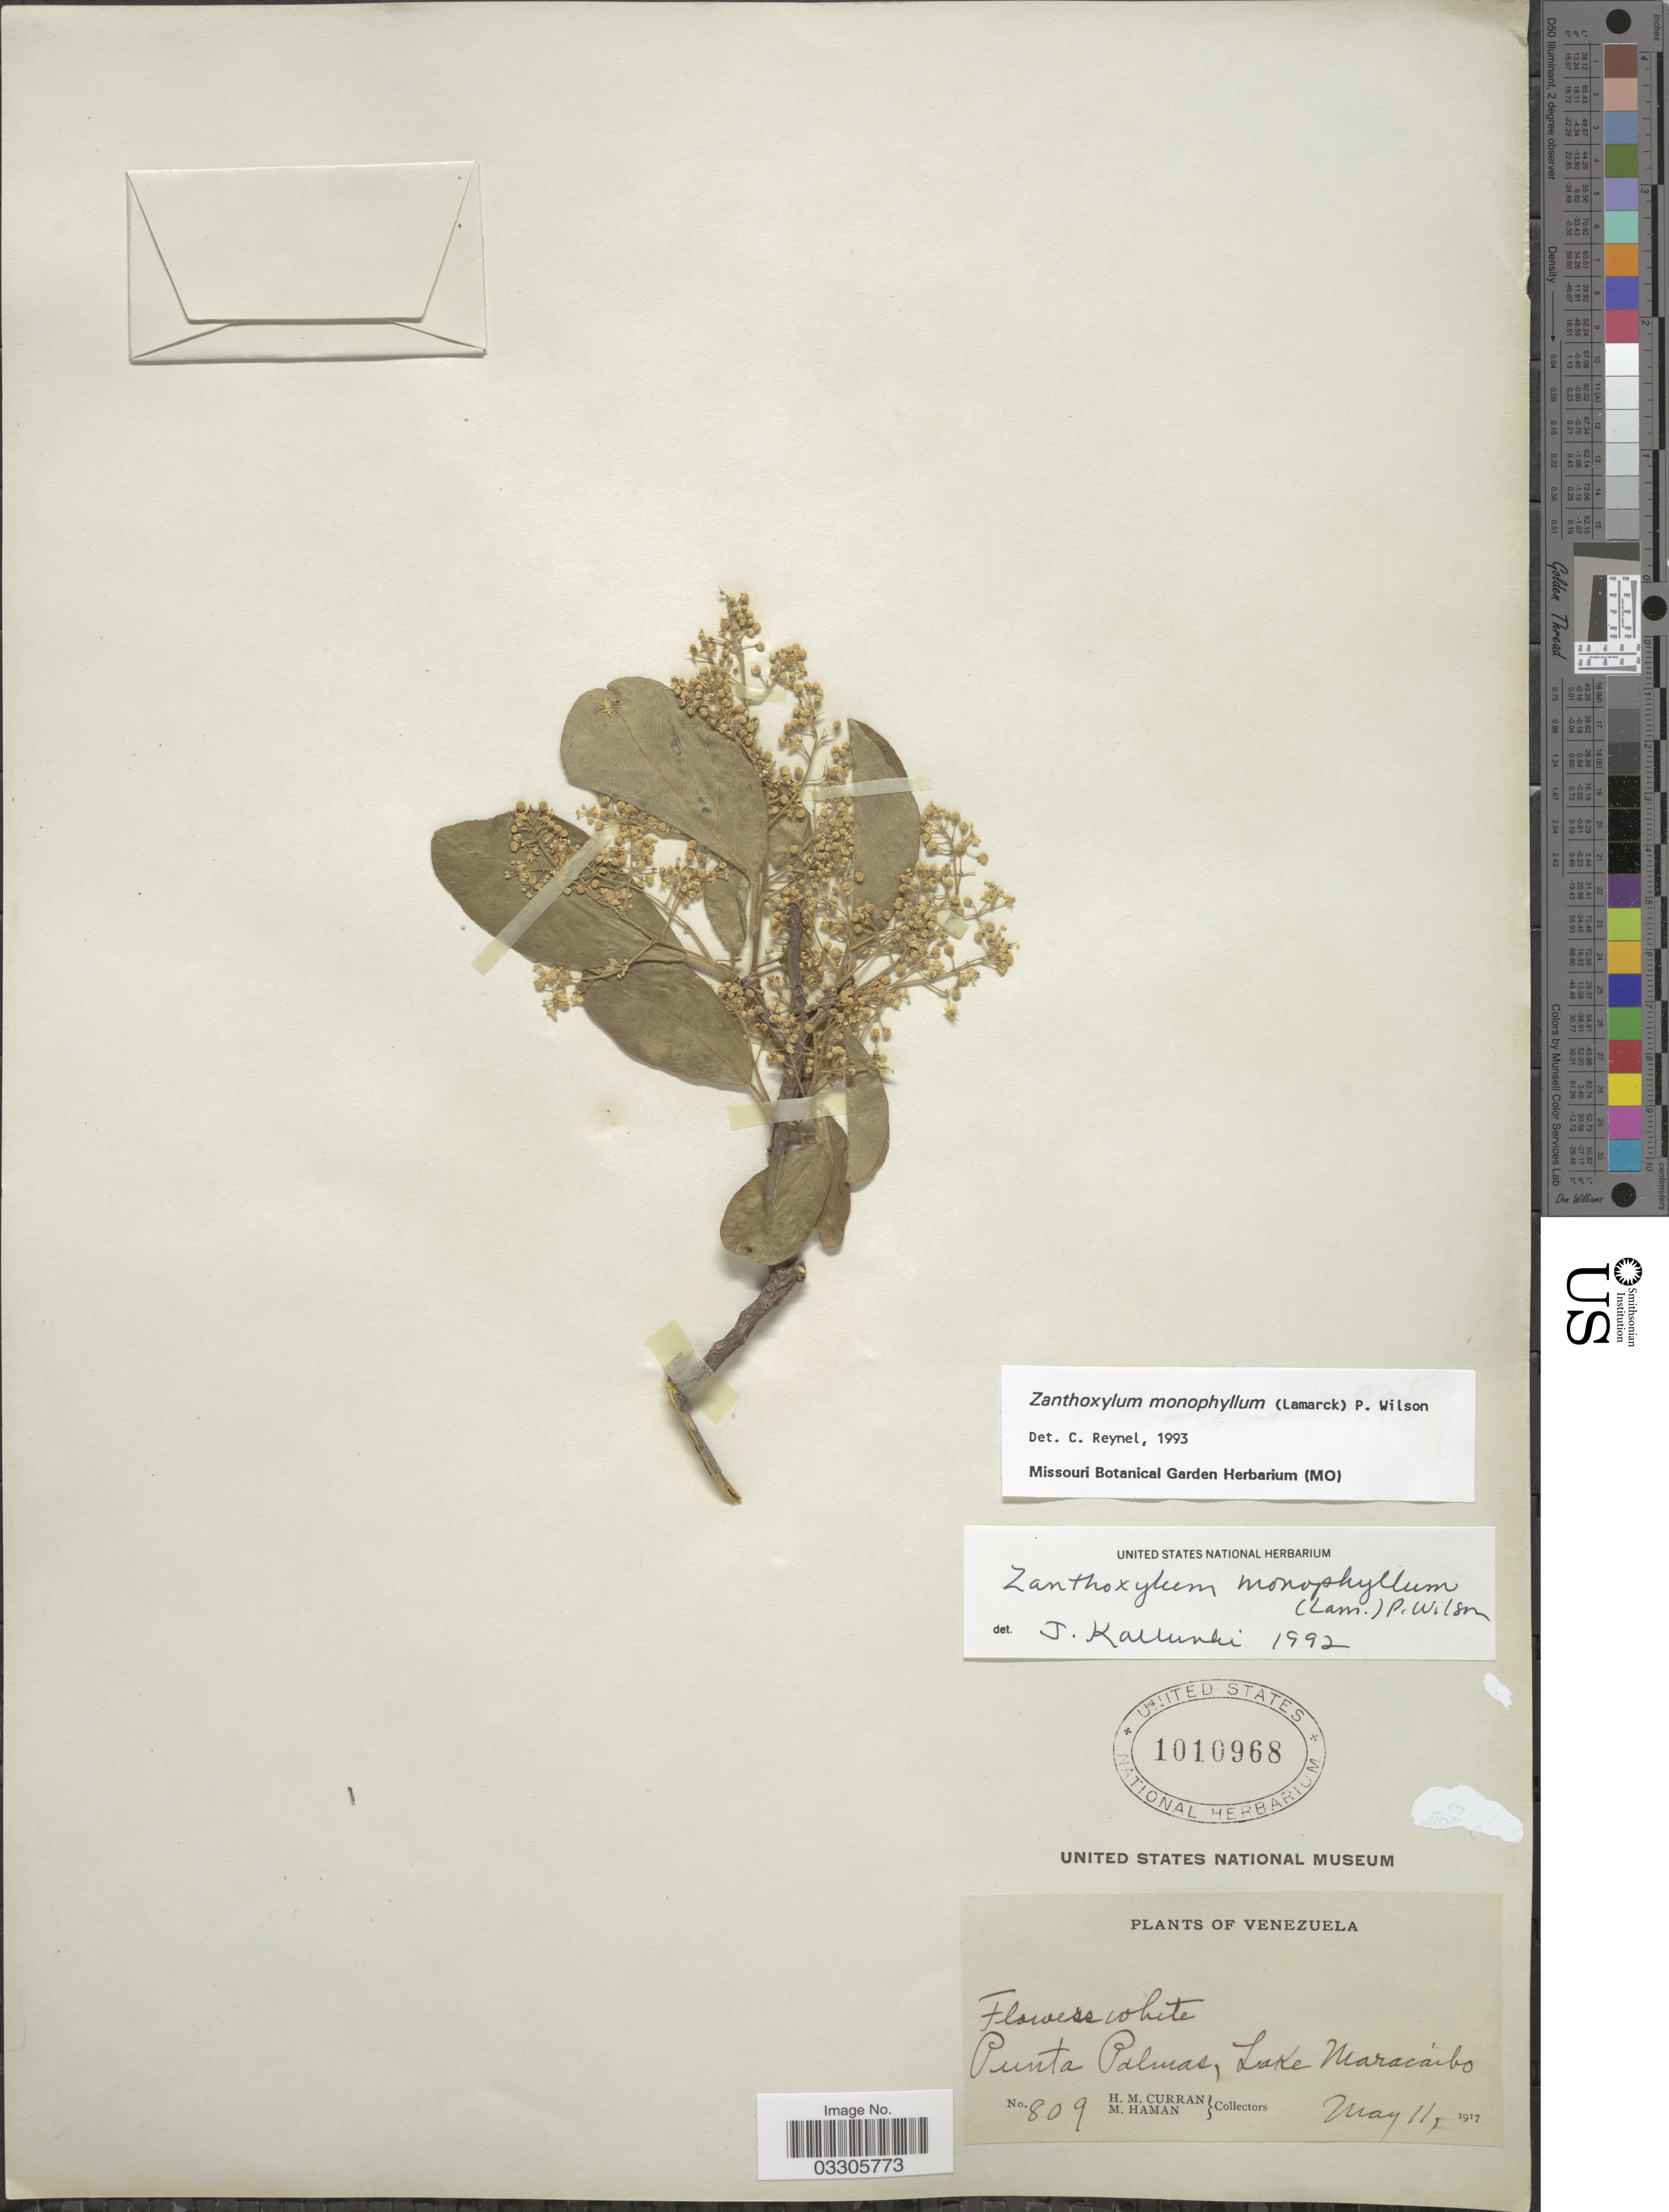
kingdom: Plantae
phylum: Tracheophyta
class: Magnoliopsida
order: Sapindales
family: Rutaceae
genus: Zanthoxylum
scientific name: Zanthoxylum monophyllum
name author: (Lam.) P. Wilson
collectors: H. M. Curran & M. Haman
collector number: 809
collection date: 1917-05-11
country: Venezuela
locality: Punta Palmas, Lake Maracaibo.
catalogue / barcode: US 1010968